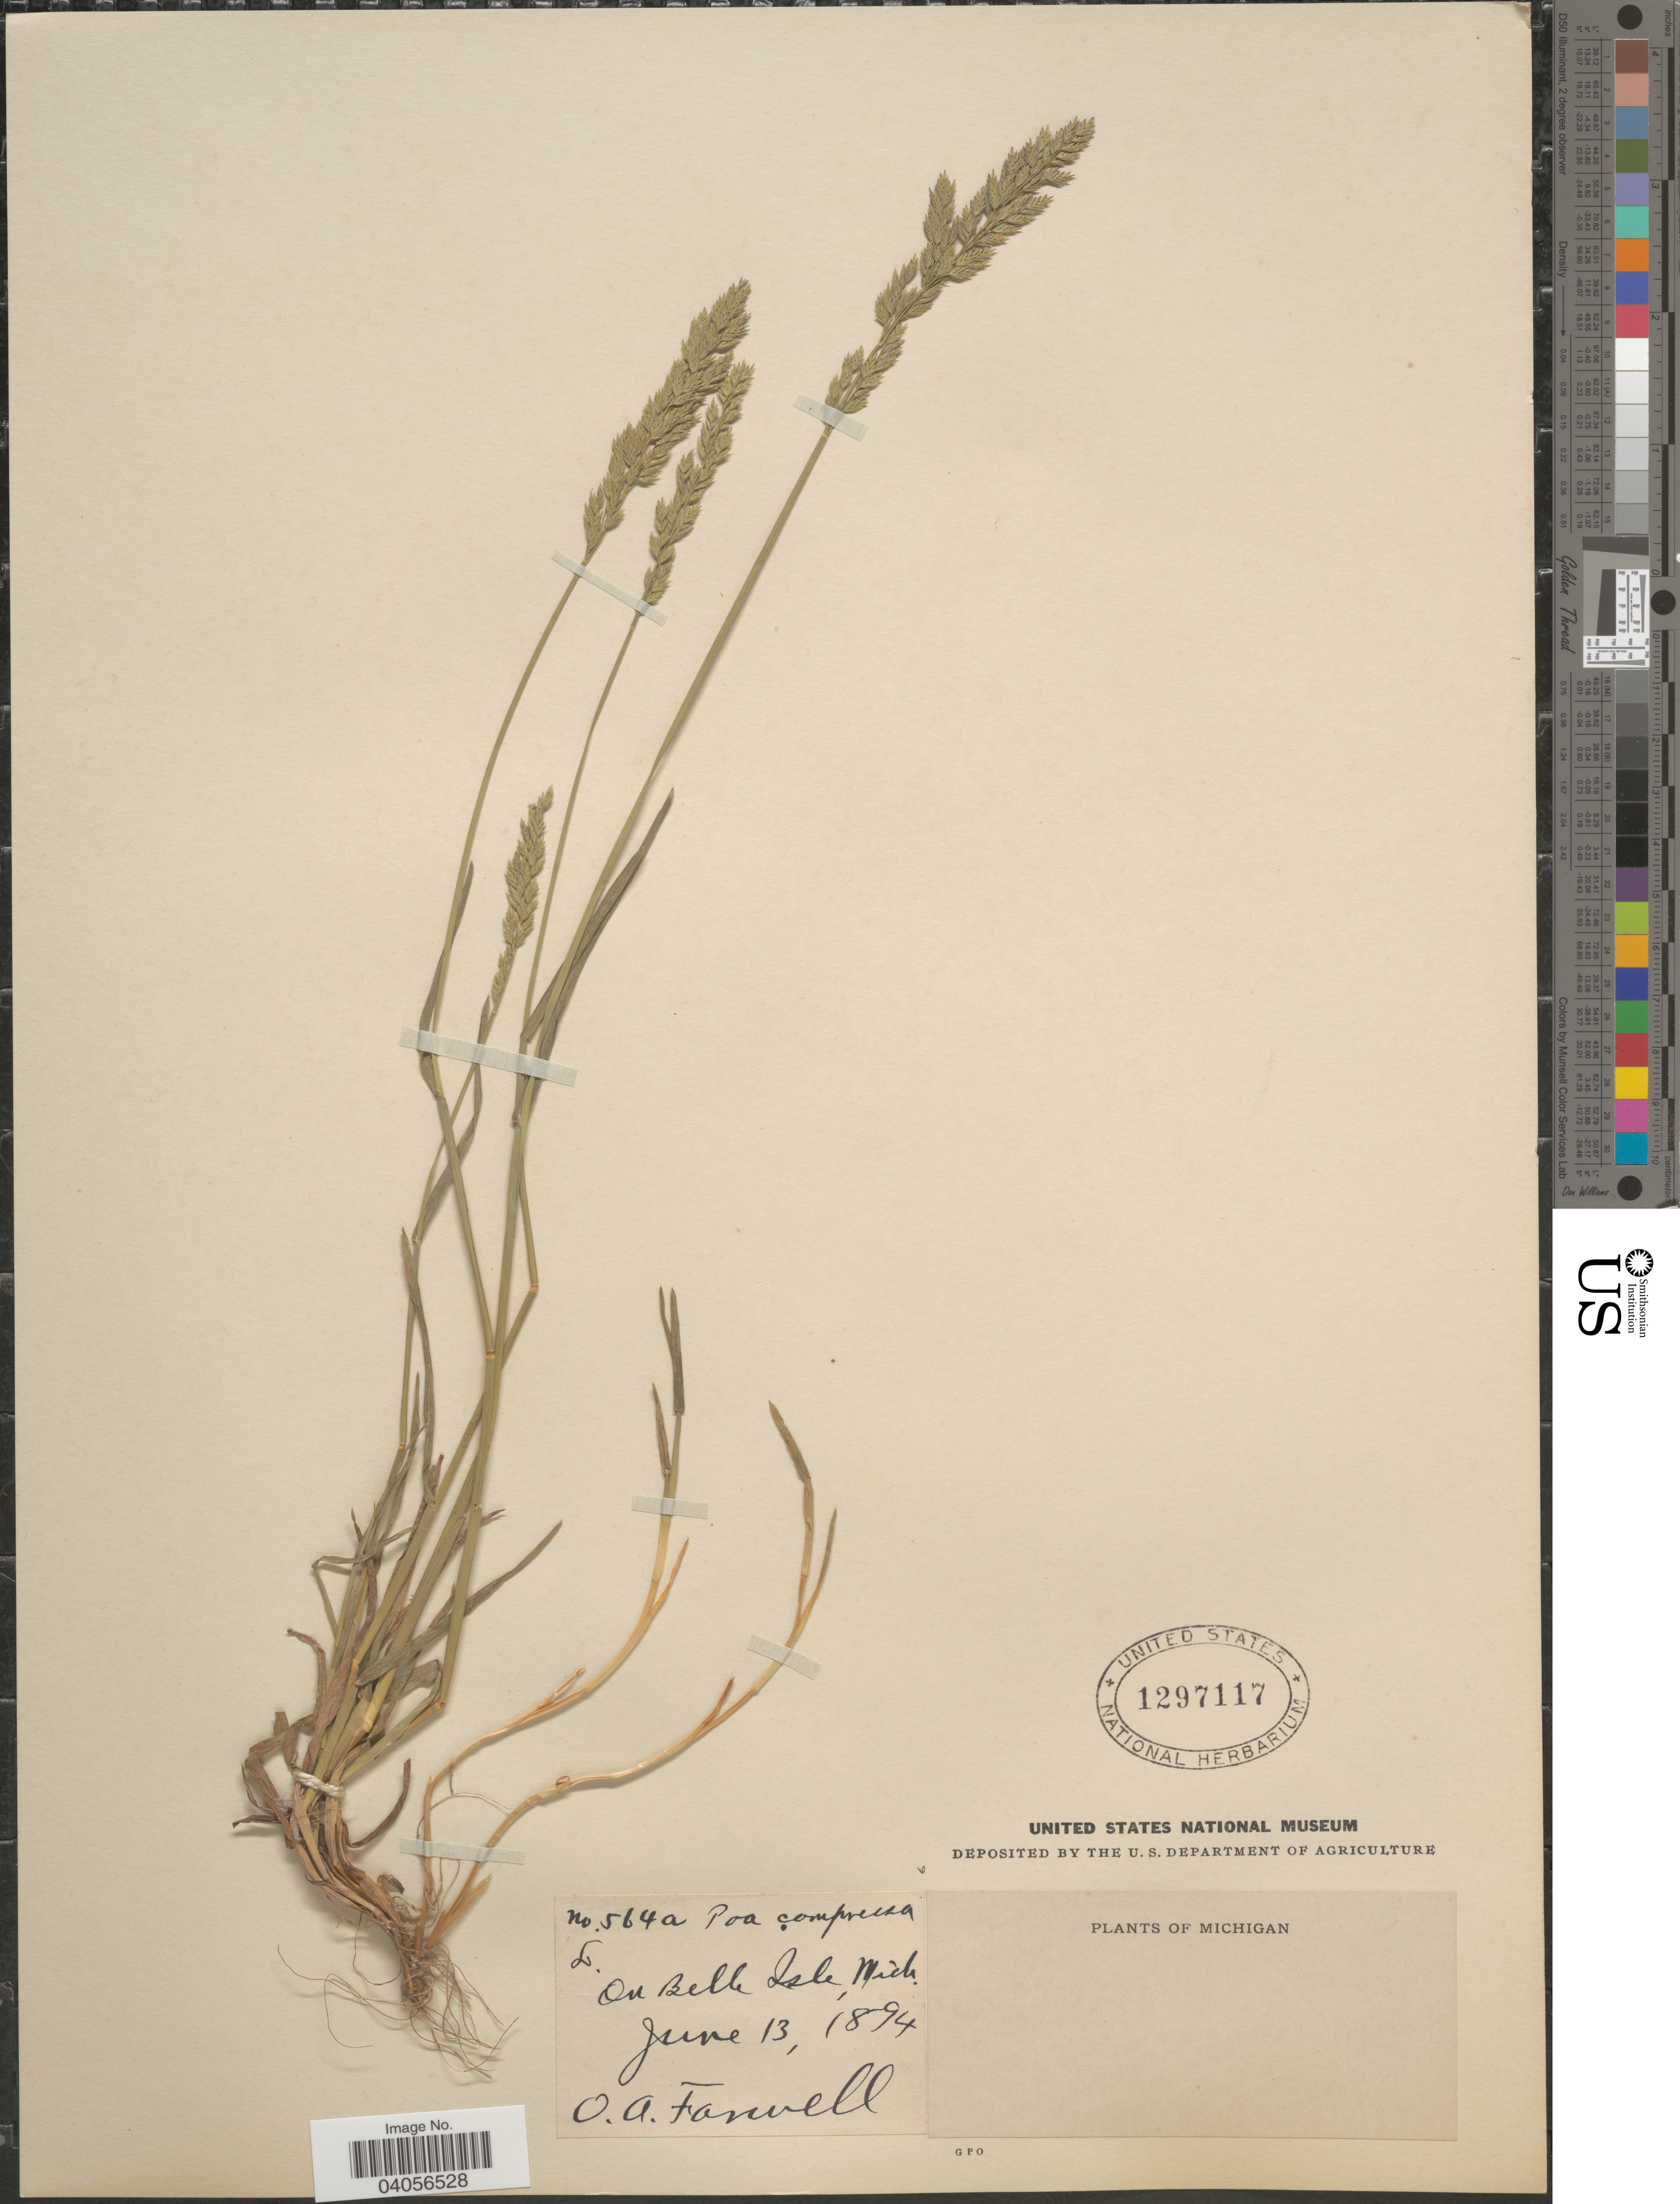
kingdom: Plantae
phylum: Tracheophyta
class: Liliopsida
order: Poales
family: Poaceae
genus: Poa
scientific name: Poa compressa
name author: L.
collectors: O. Farwell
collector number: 564a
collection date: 1894-06-13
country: United States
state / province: Michigan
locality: On Belle Isle.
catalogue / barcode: US 1297117